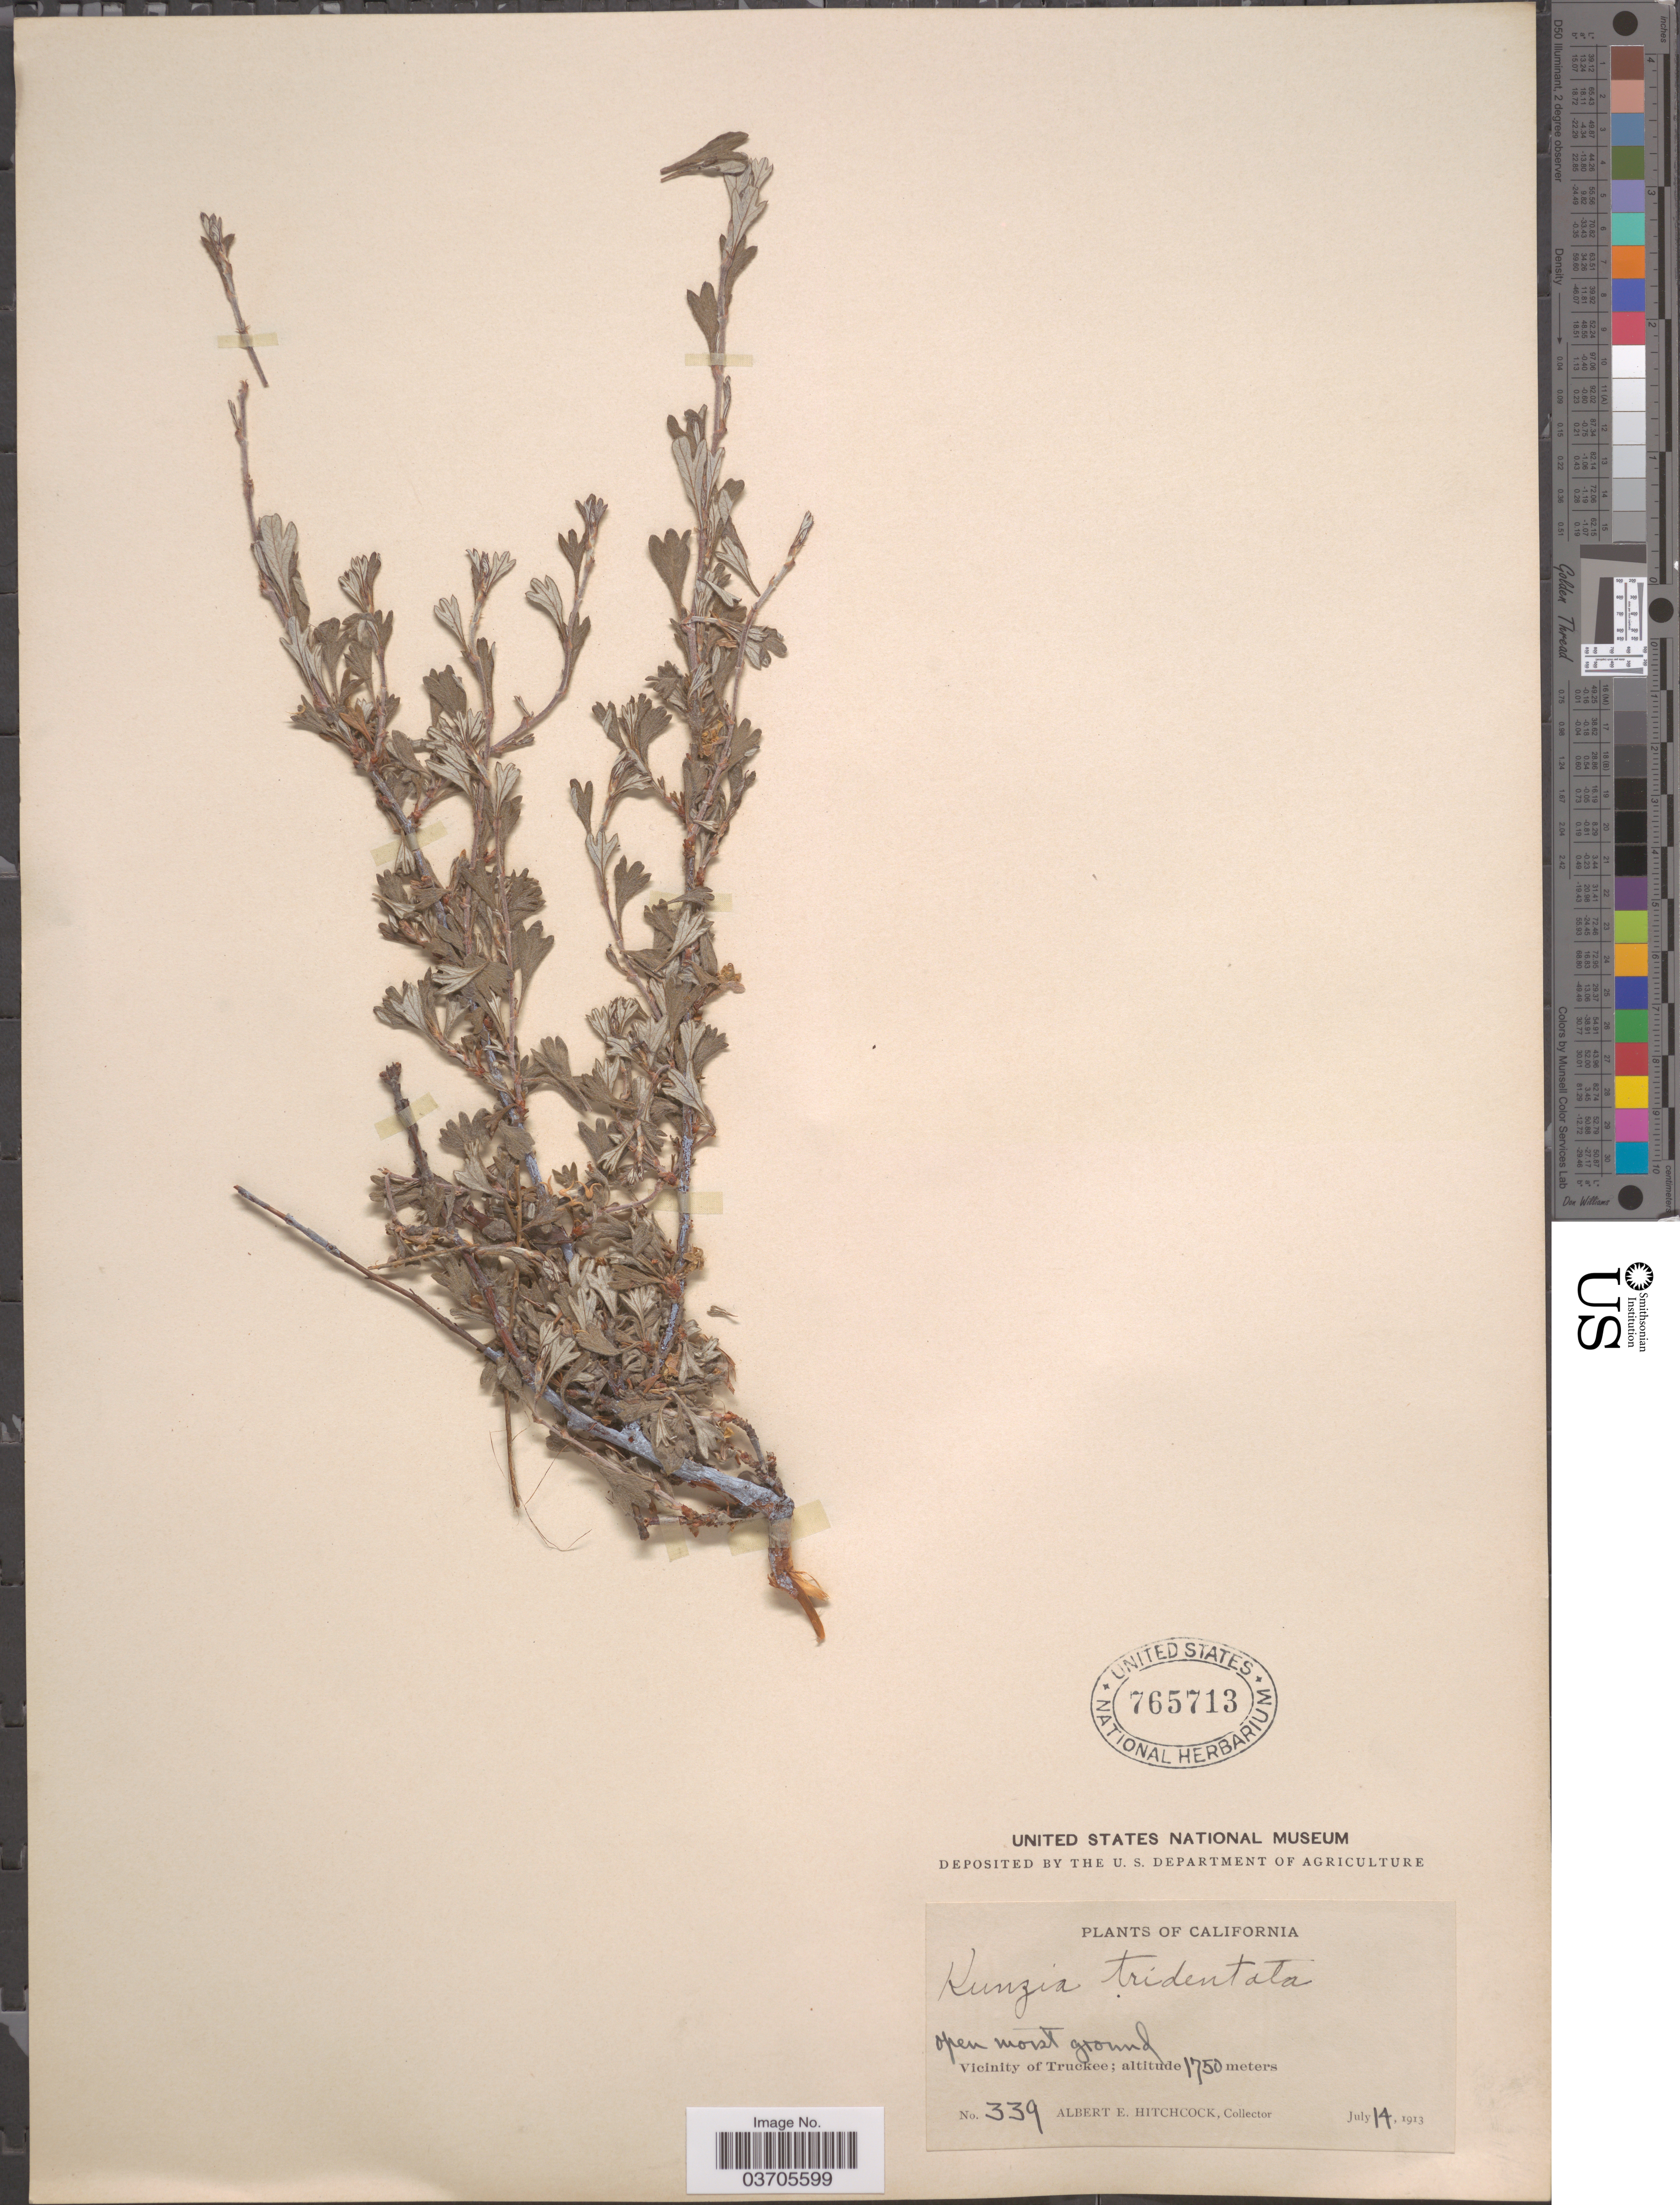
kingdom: Plantae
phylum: Tracheophyta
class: Magnoliopsida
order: Rosales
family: Rosaceae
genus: Purshia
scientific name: Purshia tridentata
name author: (Pursh) DC.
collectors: A. Hitchcock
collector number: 339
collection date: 1913-07-14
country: United States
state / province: California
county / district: Nevada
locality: Vicinity of Truckee.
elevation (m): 1750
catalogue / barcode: US 765713